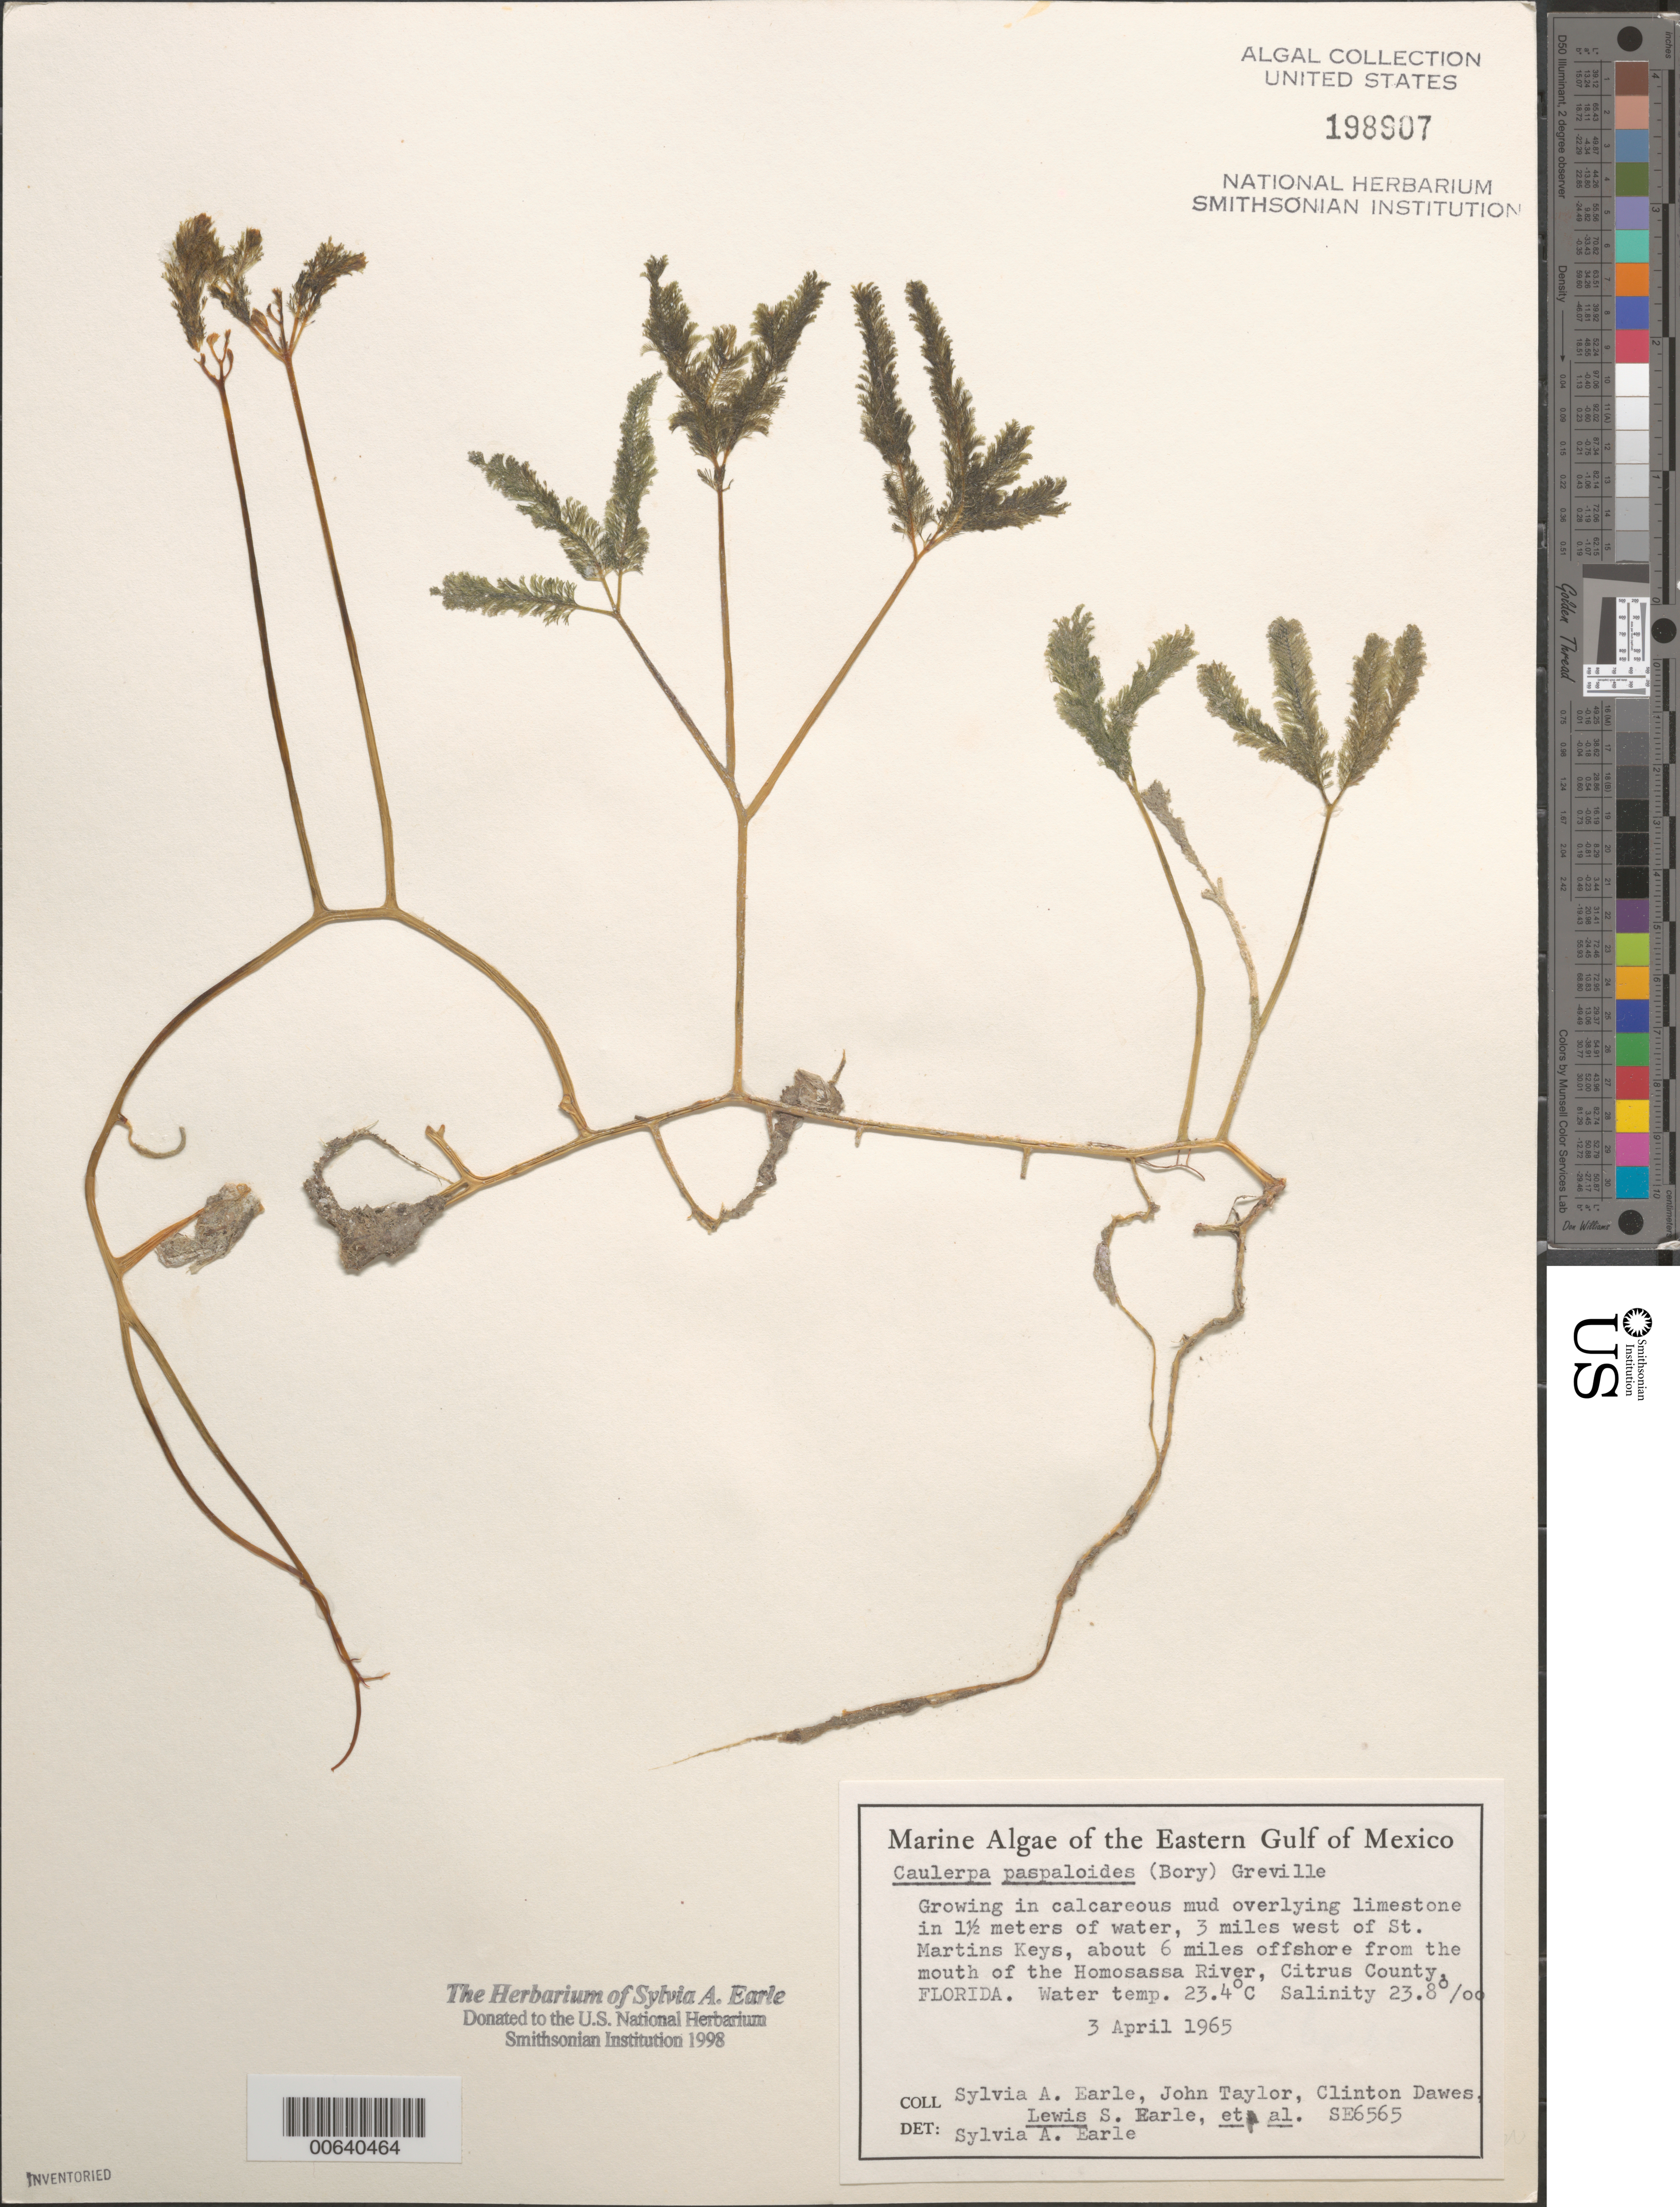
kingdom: Plantae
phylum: Chlorophyta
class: Ulvophyceae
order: Bryopsidales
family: Caulerpaceae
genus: Caulerpa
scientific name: Caulerpa paspaloides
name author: (Bory) Grev.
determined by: Earle, S. A.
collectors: S. A. Earle, J. L. Taylor, C. Dawes & L. Earle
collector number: SE 6565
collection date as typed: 03 Apr 1965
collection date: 1965-04-03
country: United States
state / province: Florida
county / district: Citrus County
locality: Ca. 6 miles off Homosassa River mouth, 3 miles due west of St. Martins Keys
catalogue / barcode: US 198907